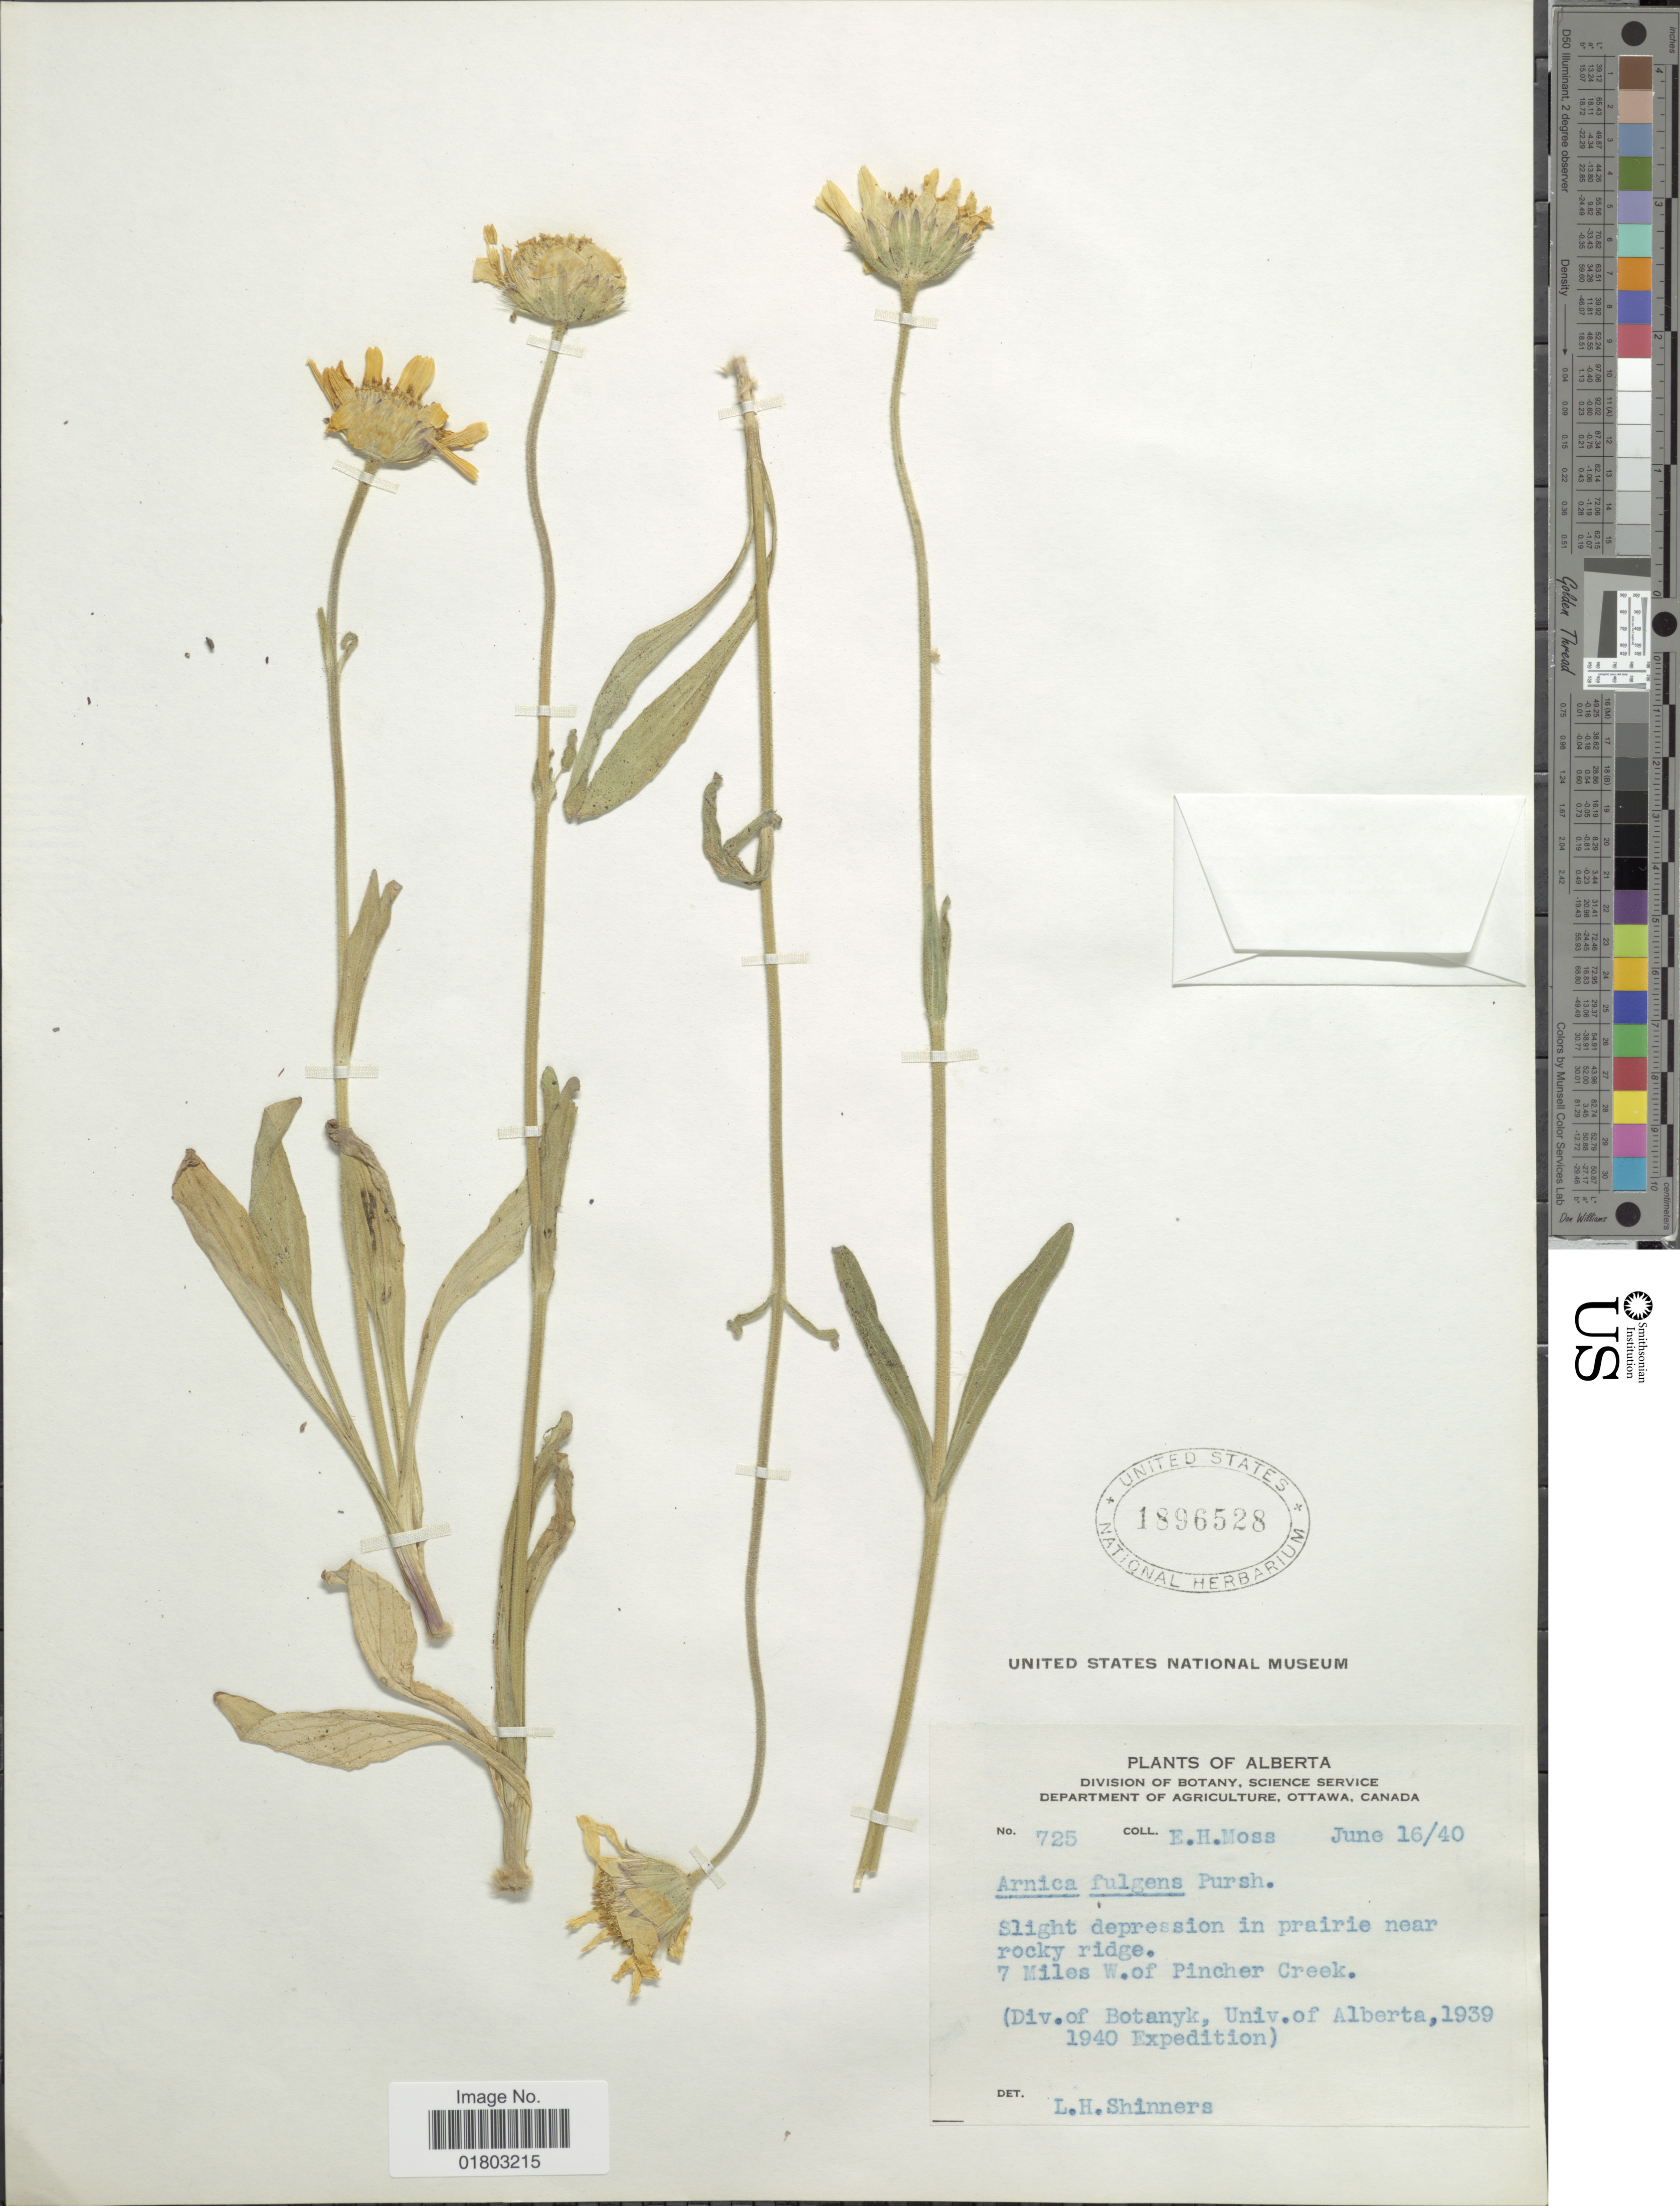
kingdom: Plantae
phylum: Tracheophyta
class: Magnoliopsida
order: Asterales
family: Asteraceae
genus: Arnica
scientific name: Arnica fulgens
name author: Pursh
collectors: E. Moss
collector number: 725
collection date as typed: Transcribed d/m/y: 16/6/40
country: Canada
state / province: Alberta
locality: Slight depression in prairie near rocky ridge. 7 Miles W. of Pincher Creek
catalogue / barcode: US 1896528